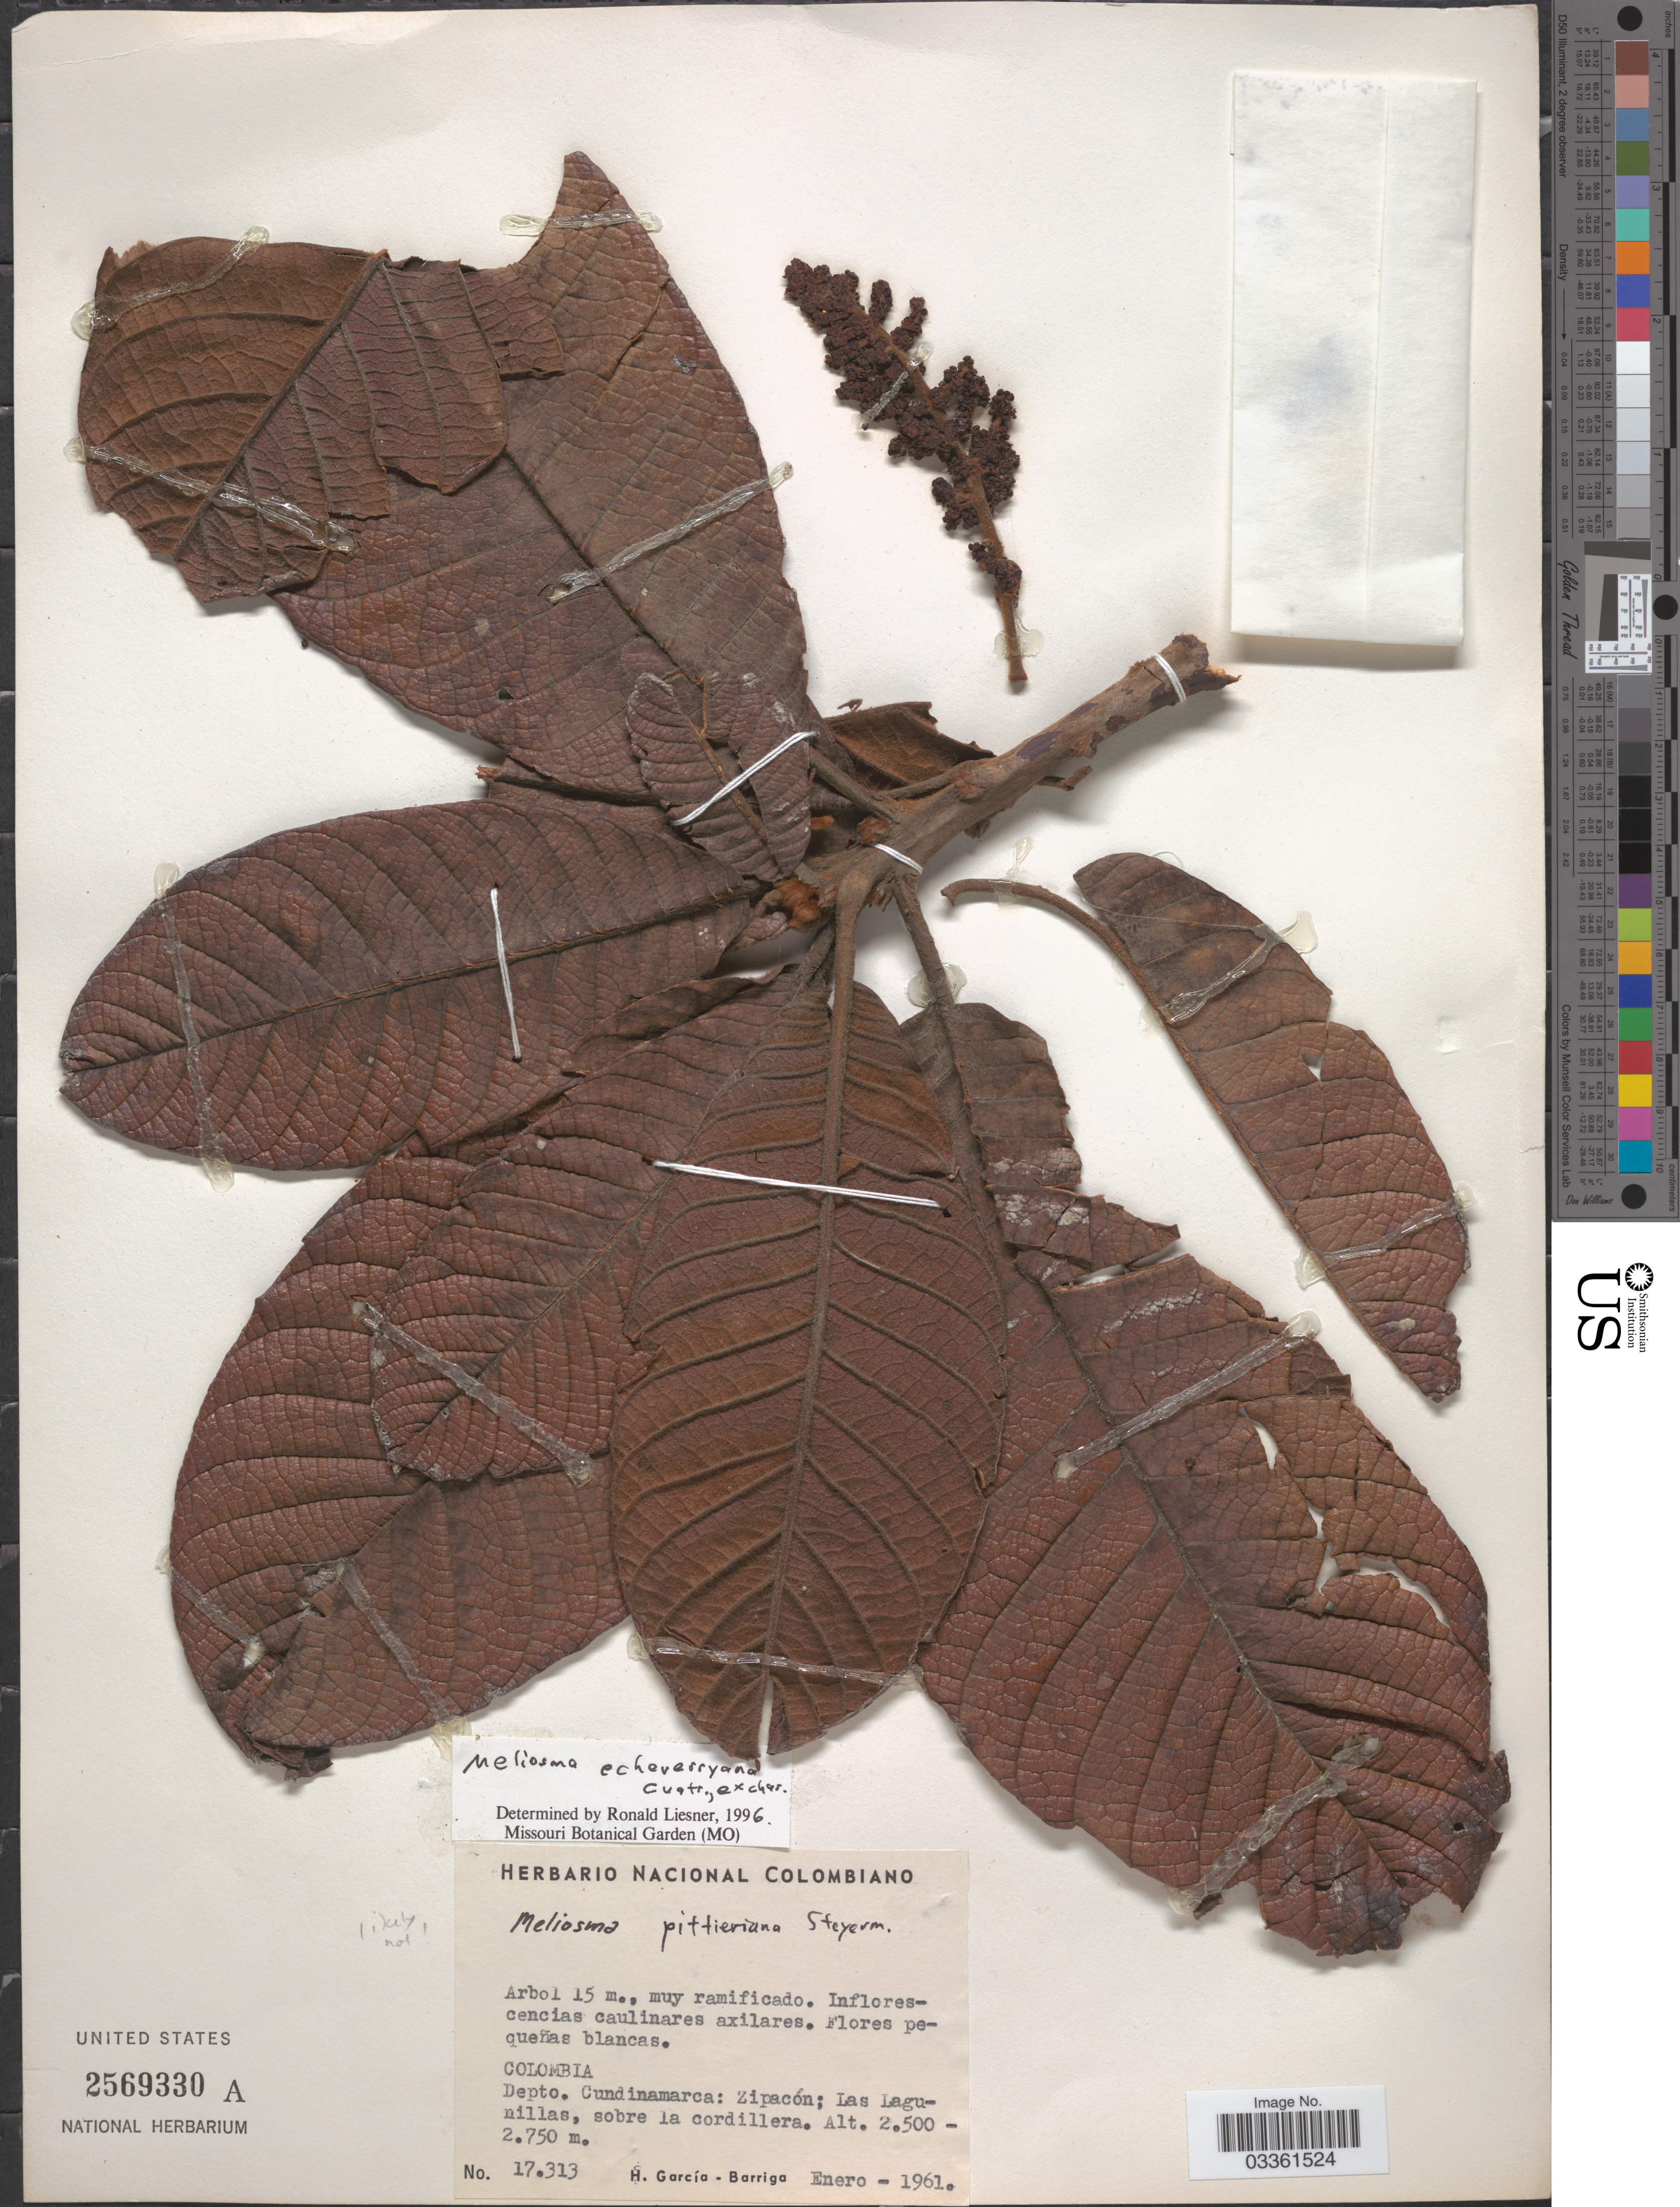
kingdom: Plantae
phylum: Tracheophyta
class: Magnoliopsida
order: Proteales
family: Sabiaceae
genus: Meliosma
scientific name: Meliosma echeverryana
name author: Cuatrec.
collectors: H. García Barriga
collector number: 17313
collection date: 1961-01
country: Colombia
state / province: Cundinamarca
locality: Depto. Cundinamarca: Zipacón; Las Lagunillas, sobre la cordillera.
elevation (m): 2500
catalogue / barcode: US 2569330A